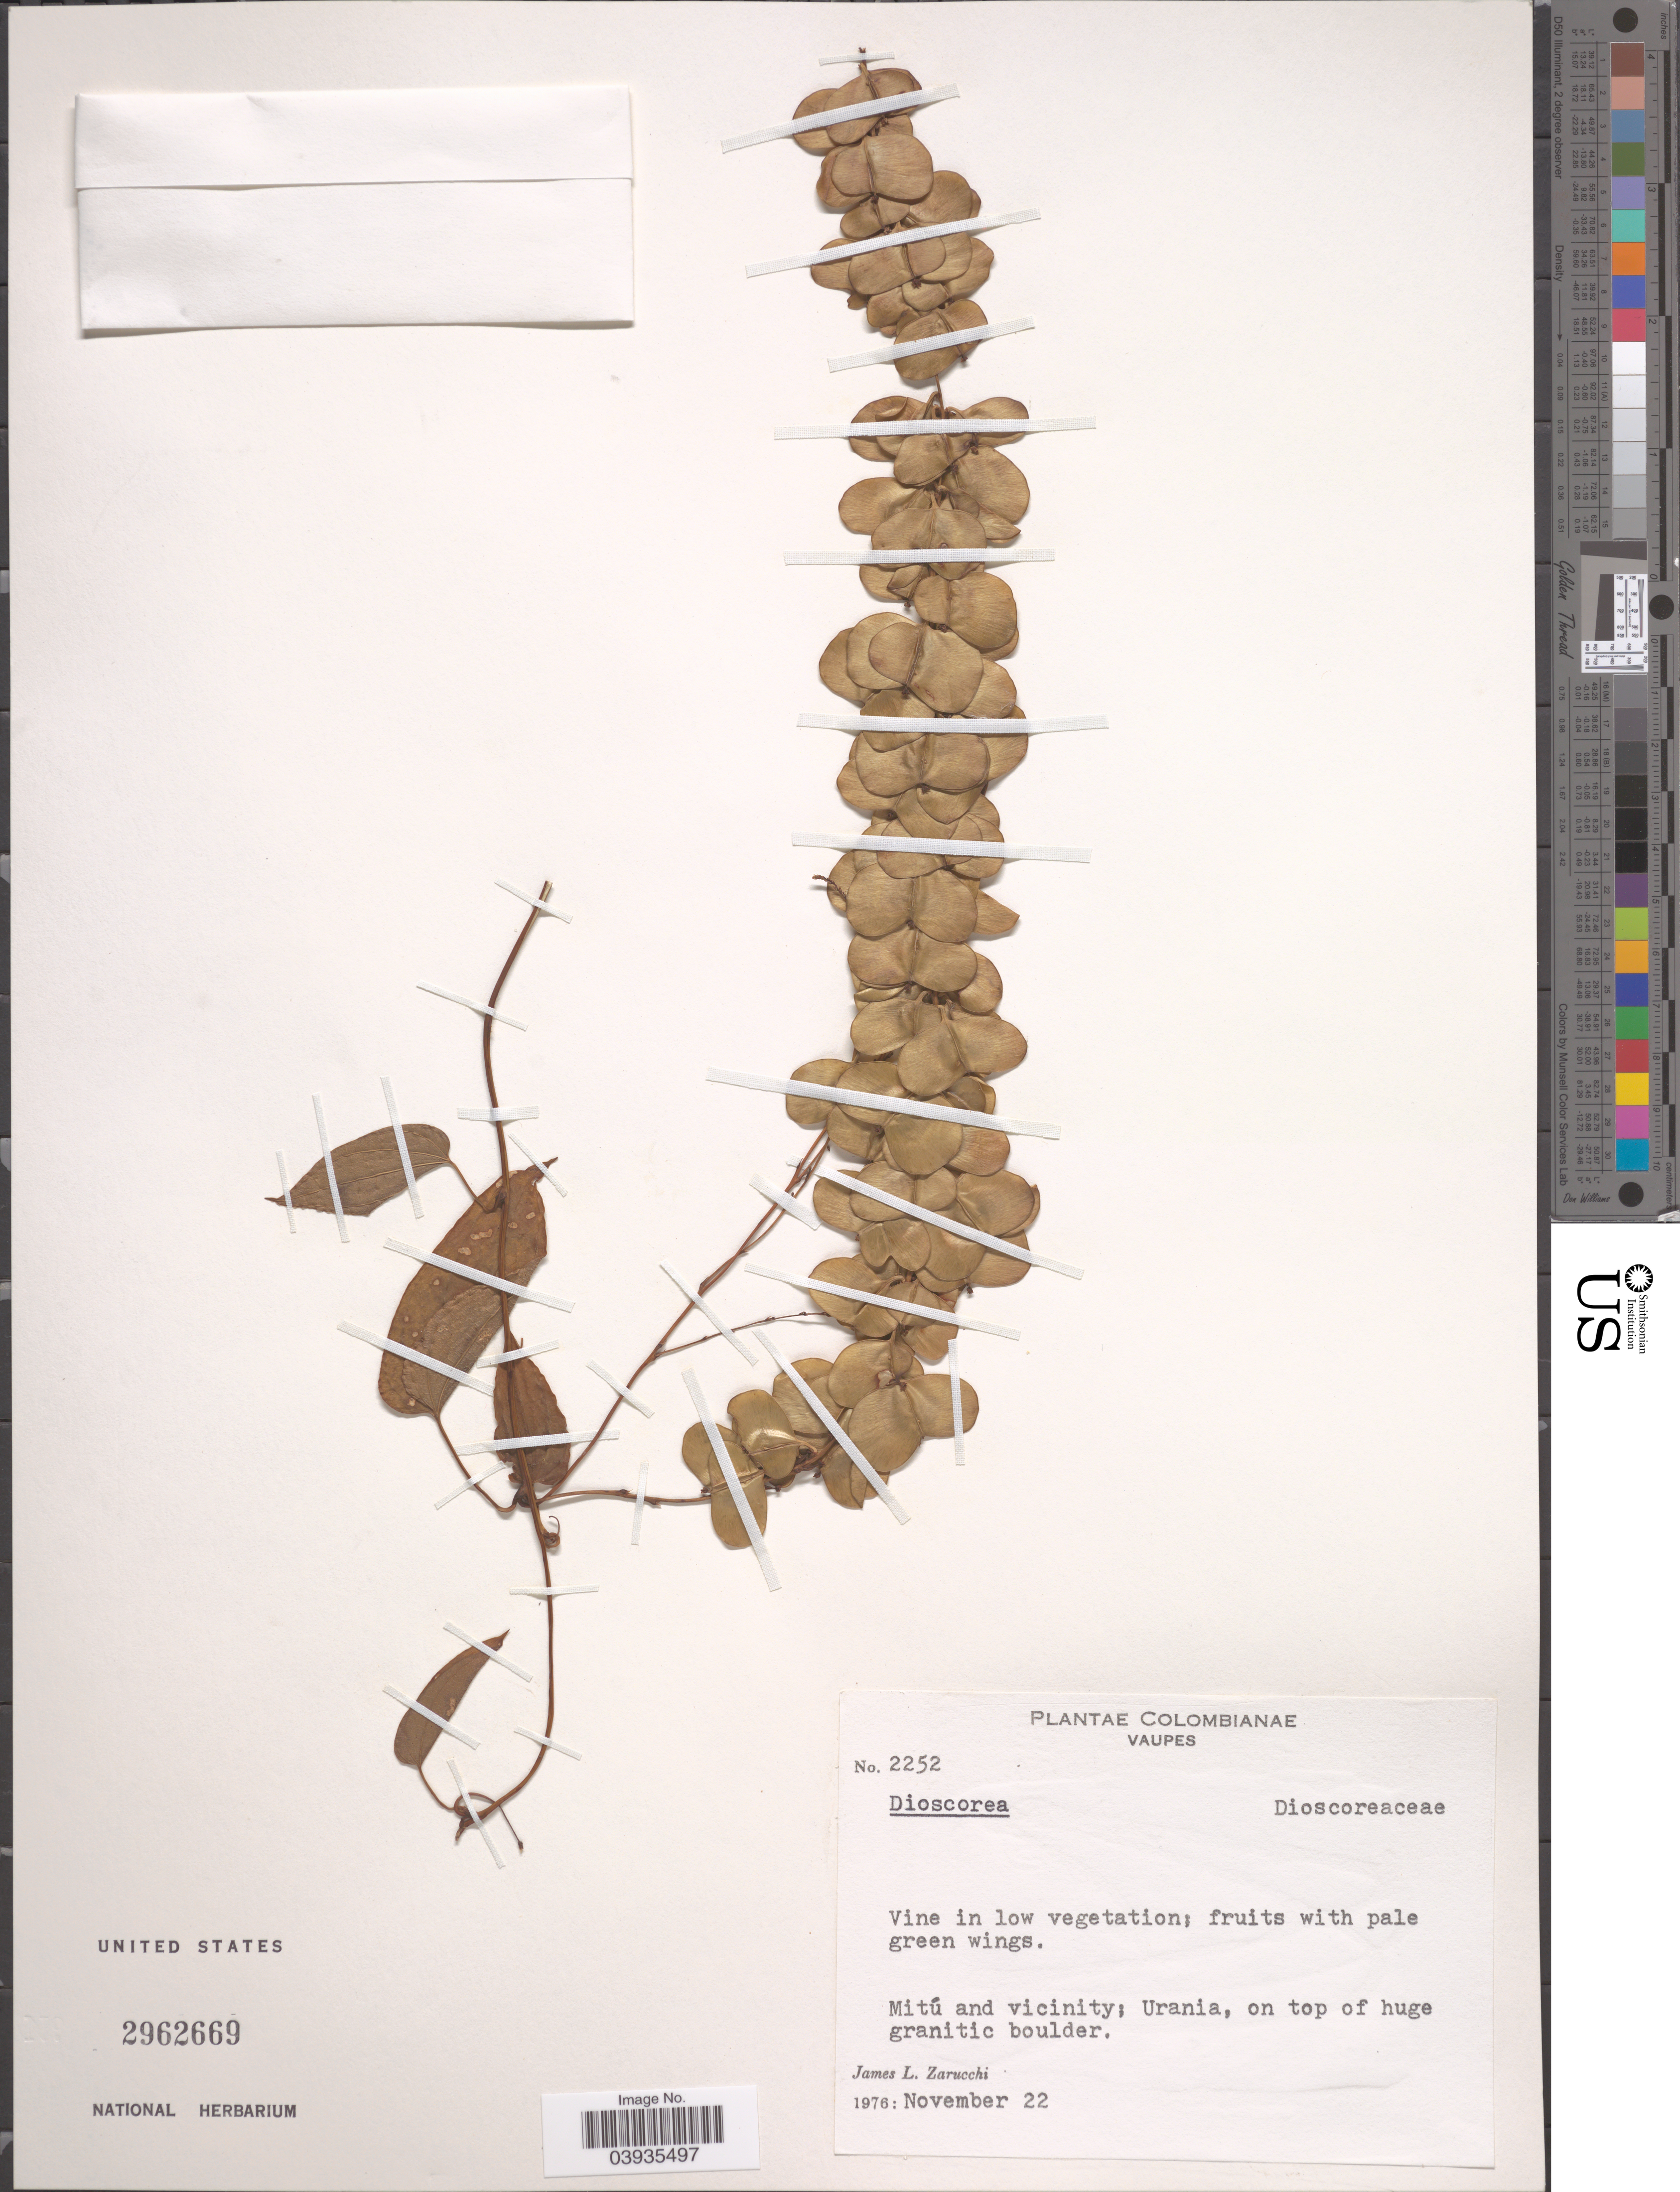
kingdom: Plantae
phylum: Tracheophyta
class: Liliopsida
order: Dioscoreales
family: Dioscoreaceae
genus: Dioscorea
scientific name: Dioscorea sp.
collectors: J. L. Zarucchi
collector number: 2252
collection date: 1976-11-22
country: Colombia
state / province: Vaupés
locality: Mitú and vicinity; Urania, on top of huge granitic boulder.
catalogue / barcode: US 2962669